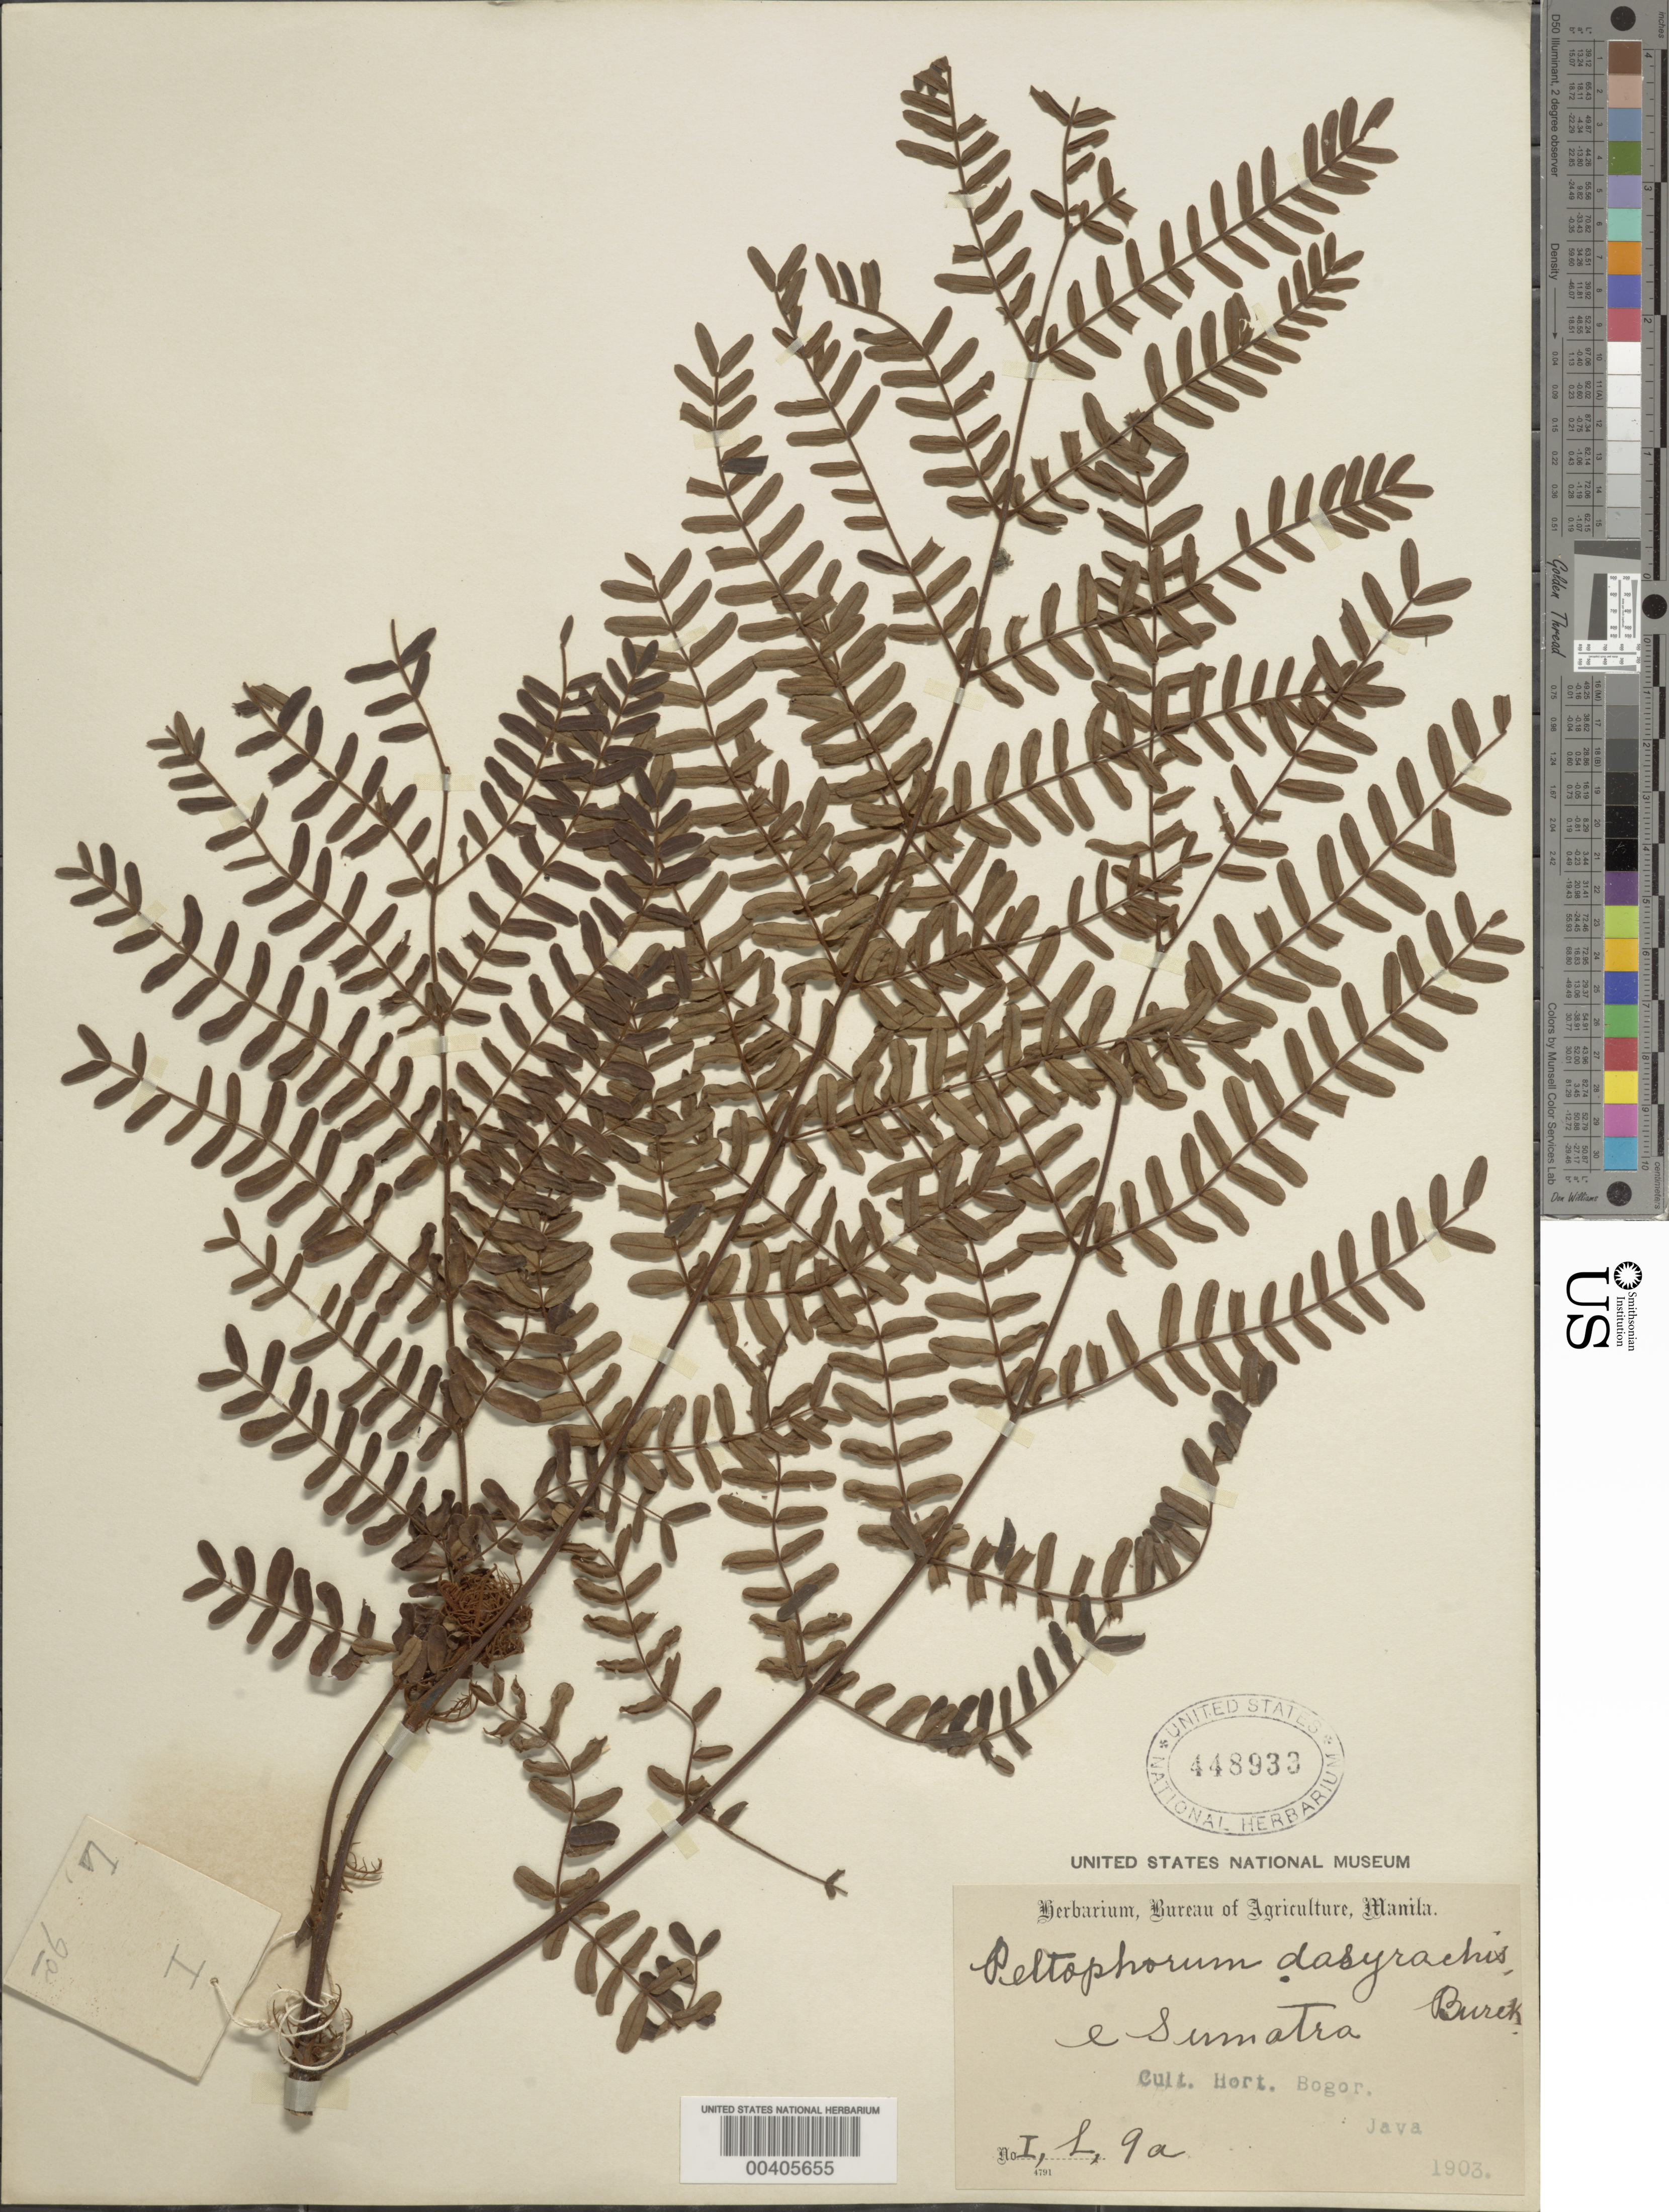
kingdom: Plantae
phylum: Tracheophyta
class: Magnoliopsida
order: Fabales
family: Fabaceae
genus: Peltophorum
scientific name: Peltophorum dasyrrachis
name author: (Miq.) Kurz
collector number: I,l,9a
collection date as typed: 1903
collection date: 1903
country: Indonesia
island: Sumatra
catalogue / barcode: US 448933